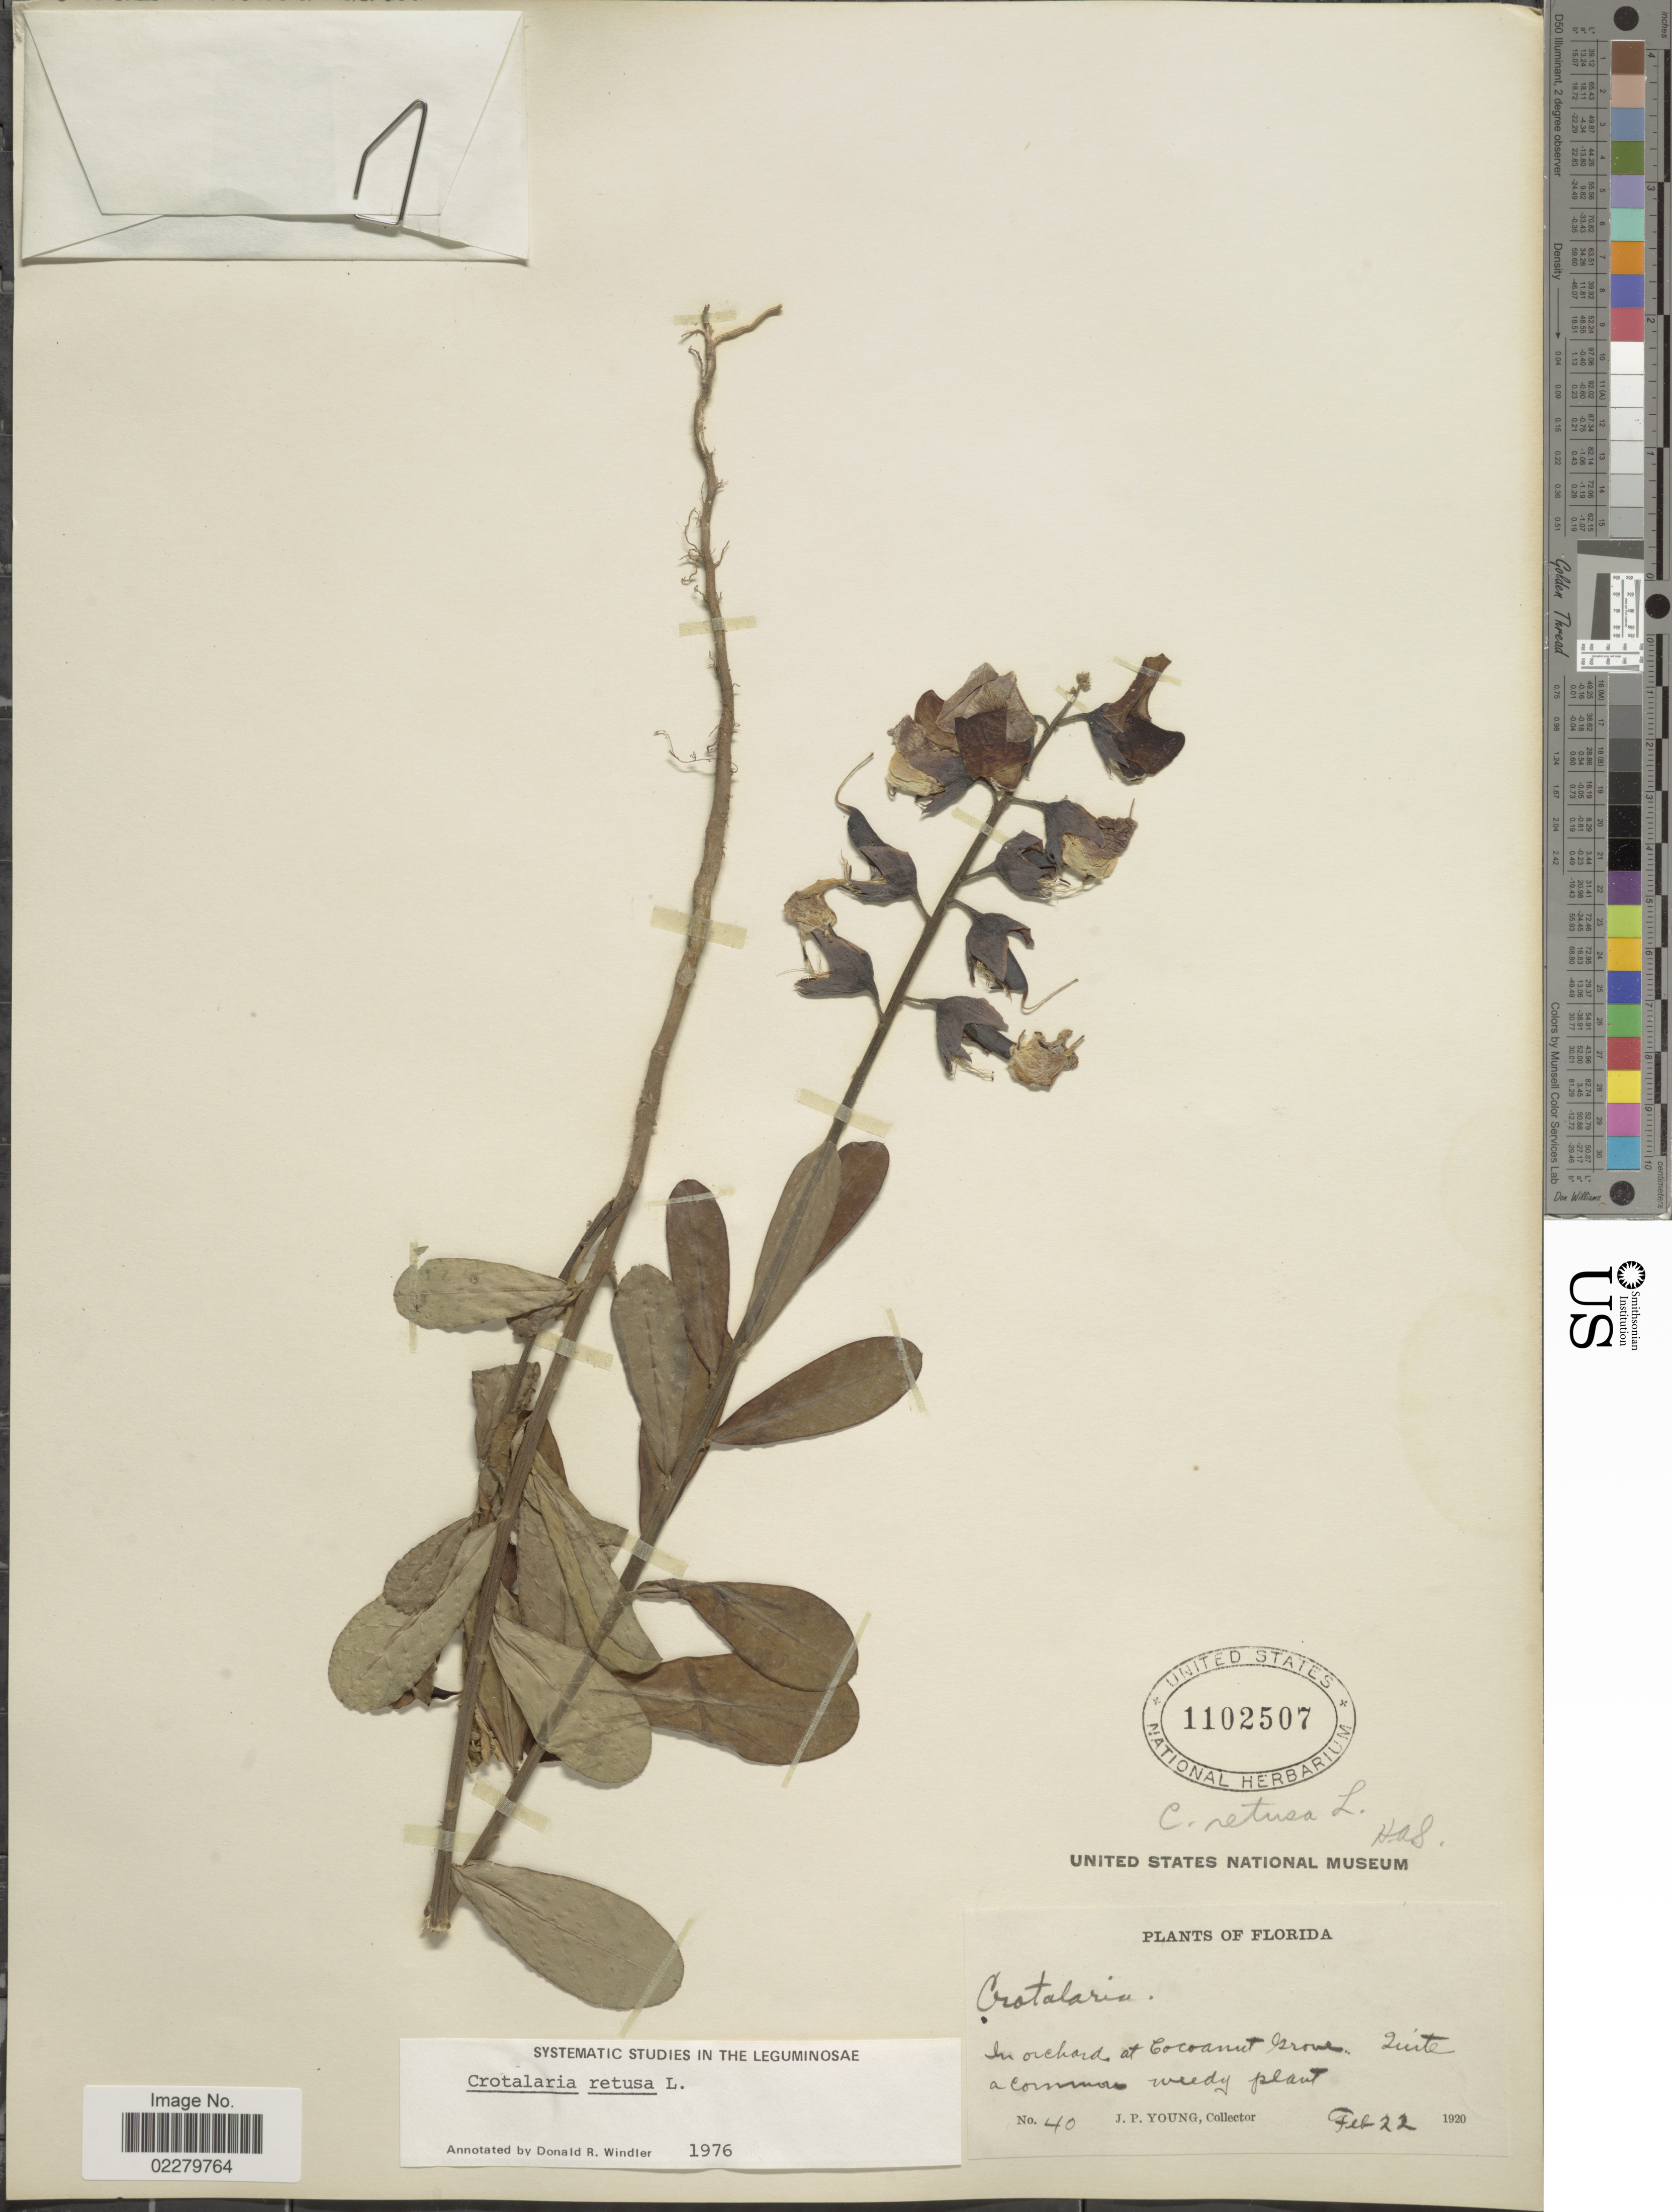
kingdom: Plantae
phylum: Tracheophyta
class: Magnoliopsida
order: Fabales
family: Fabaceae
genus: Crotalaria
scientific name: Crotalaria retusa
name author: L.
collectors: J. P. Young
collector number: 40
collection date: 1920-02-22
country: United States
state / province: Florida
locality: In orchord at Cocoanut Groves.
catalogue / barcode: US 1102507